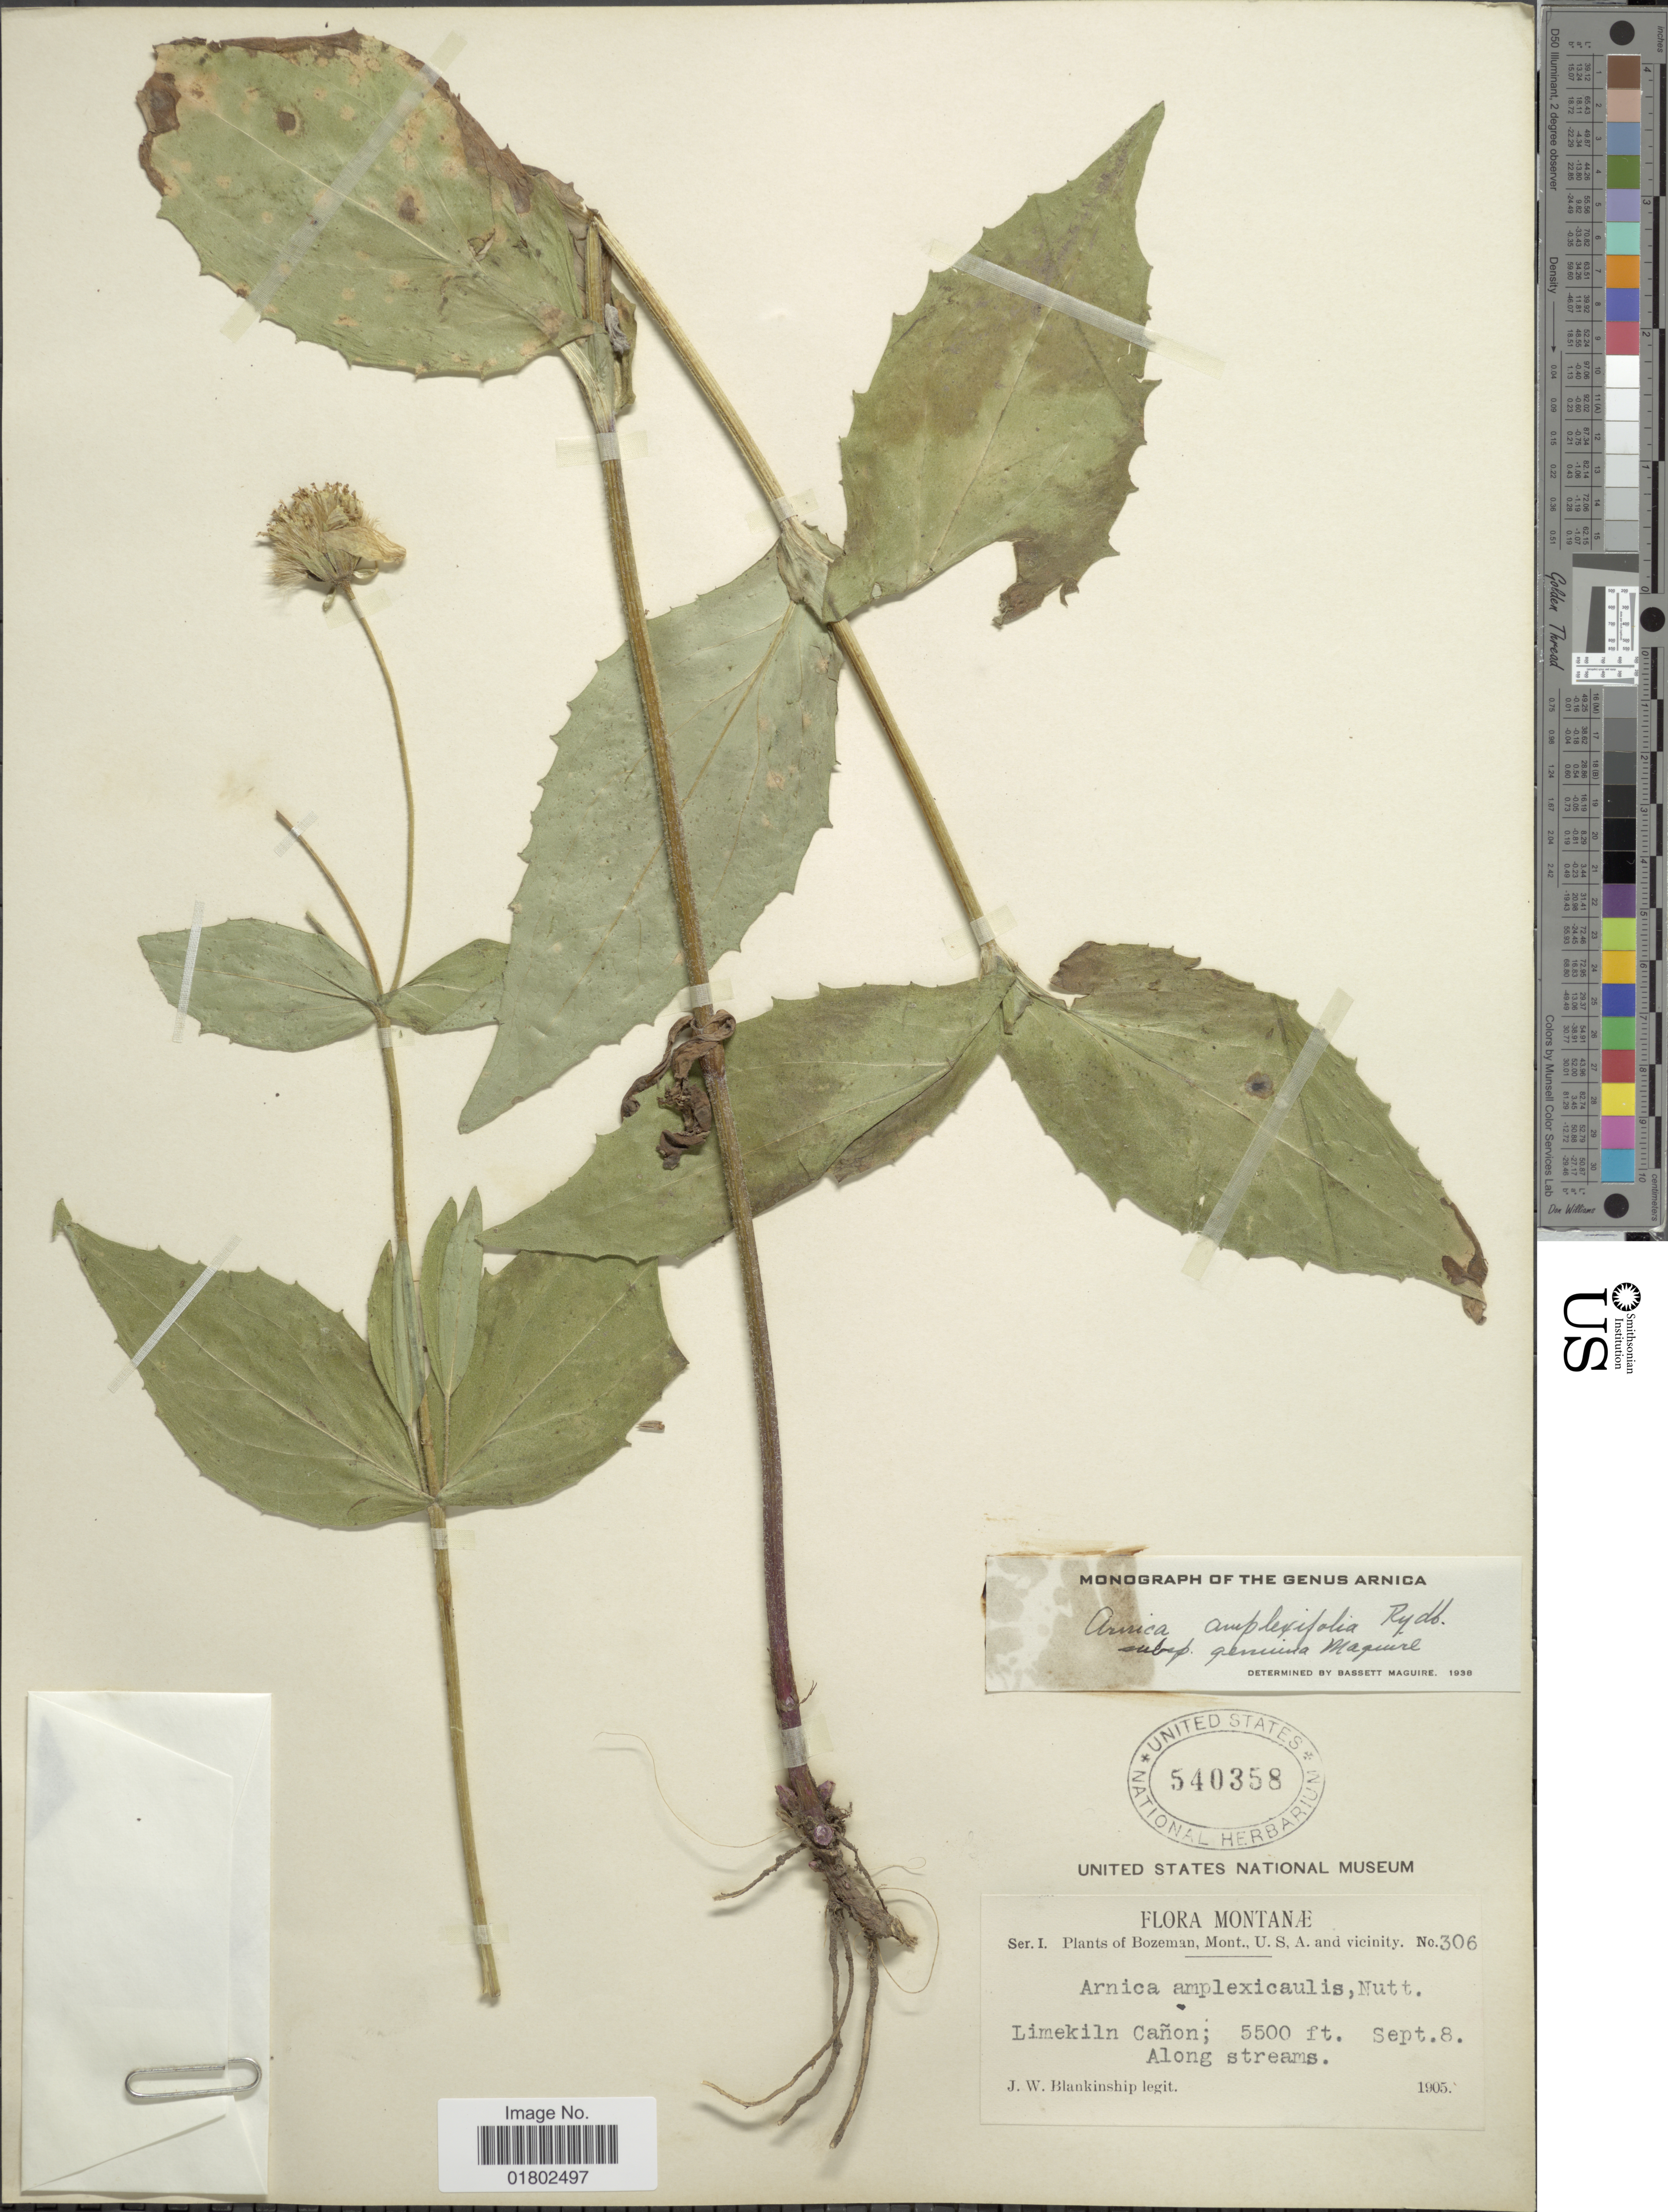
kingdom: Plantae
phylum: Tracheophyta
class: Magnoliopsida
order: Asterales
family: Asteraceae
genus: Arnica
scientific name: Arnica amplexifolia subsp. genuina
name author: Maguire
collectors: J. W. Blankinship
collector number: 306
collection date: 1905-09-08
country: United States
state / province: Montana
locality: Limekiln Canon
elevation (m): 1676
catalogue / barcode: US 540358